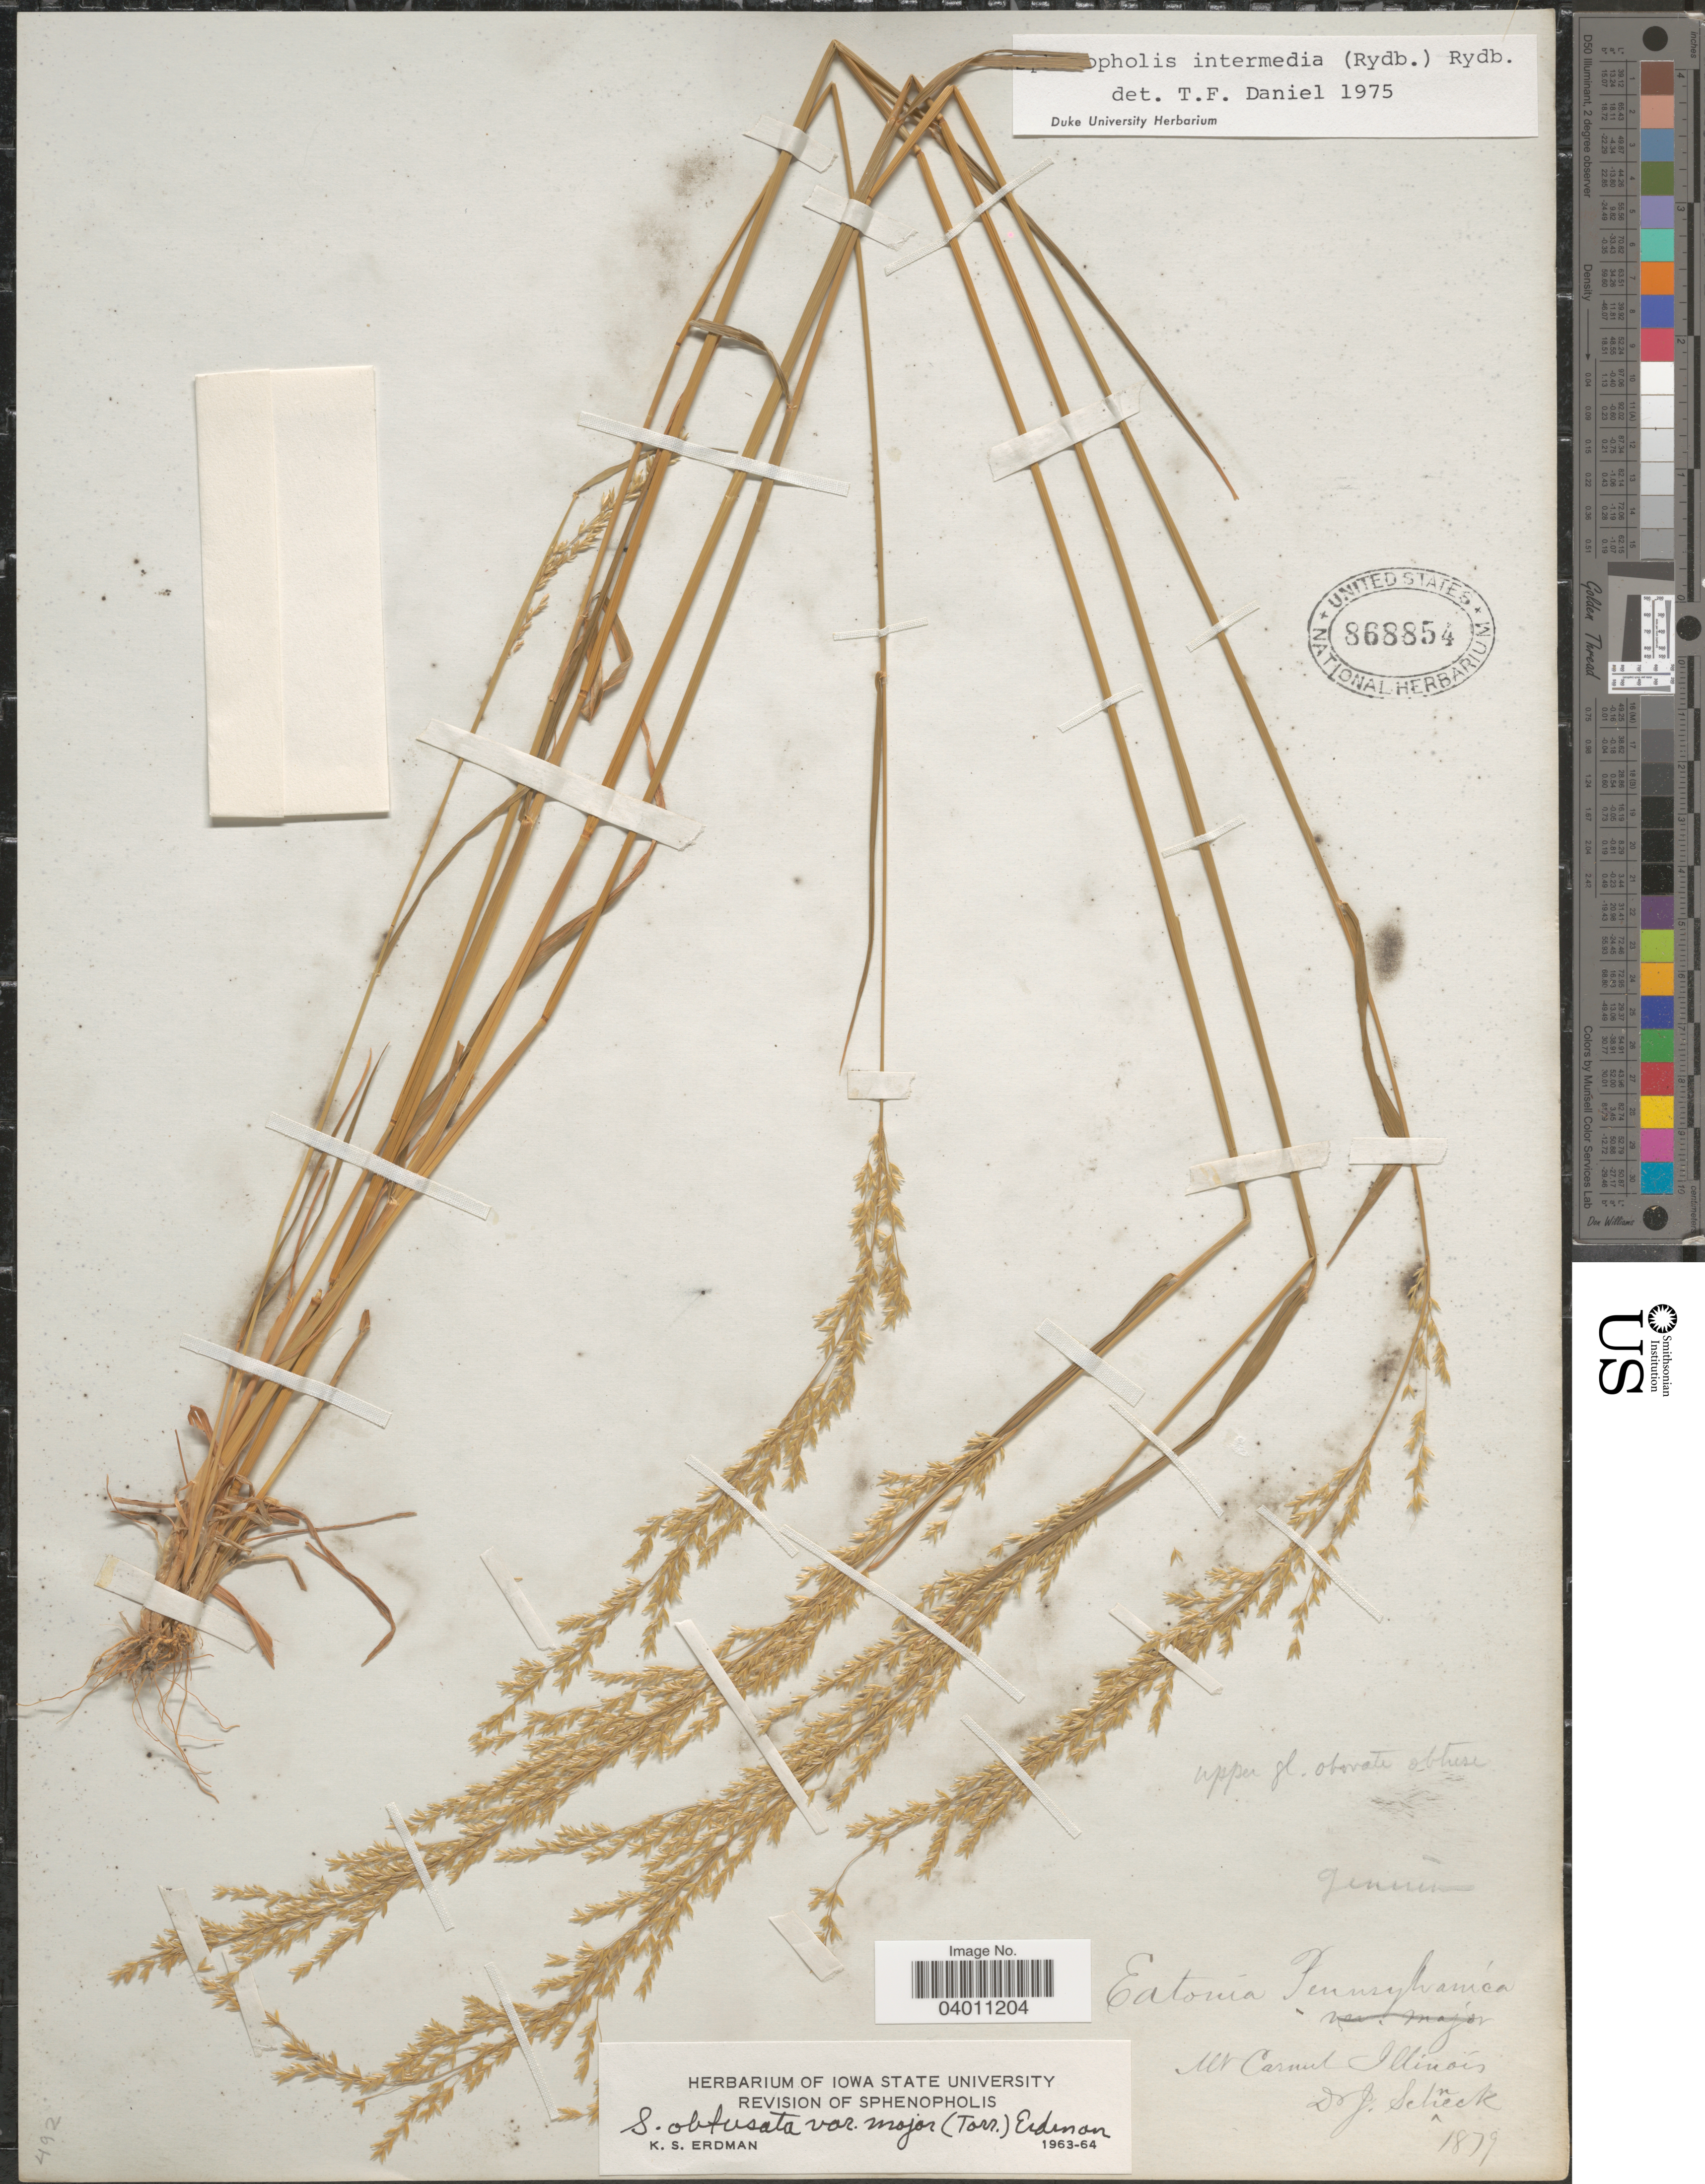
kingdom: Plantae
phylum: Tracheophyta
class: Liliopsida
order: Poales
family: Poaceae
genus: Sphenopholis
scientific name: Sphenopholis intermedia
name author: (Rydb.) Rydb.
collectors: J. Schneck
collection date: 1879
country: United States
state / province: Illinois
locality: Mt Carmel.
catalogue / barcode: US 868854